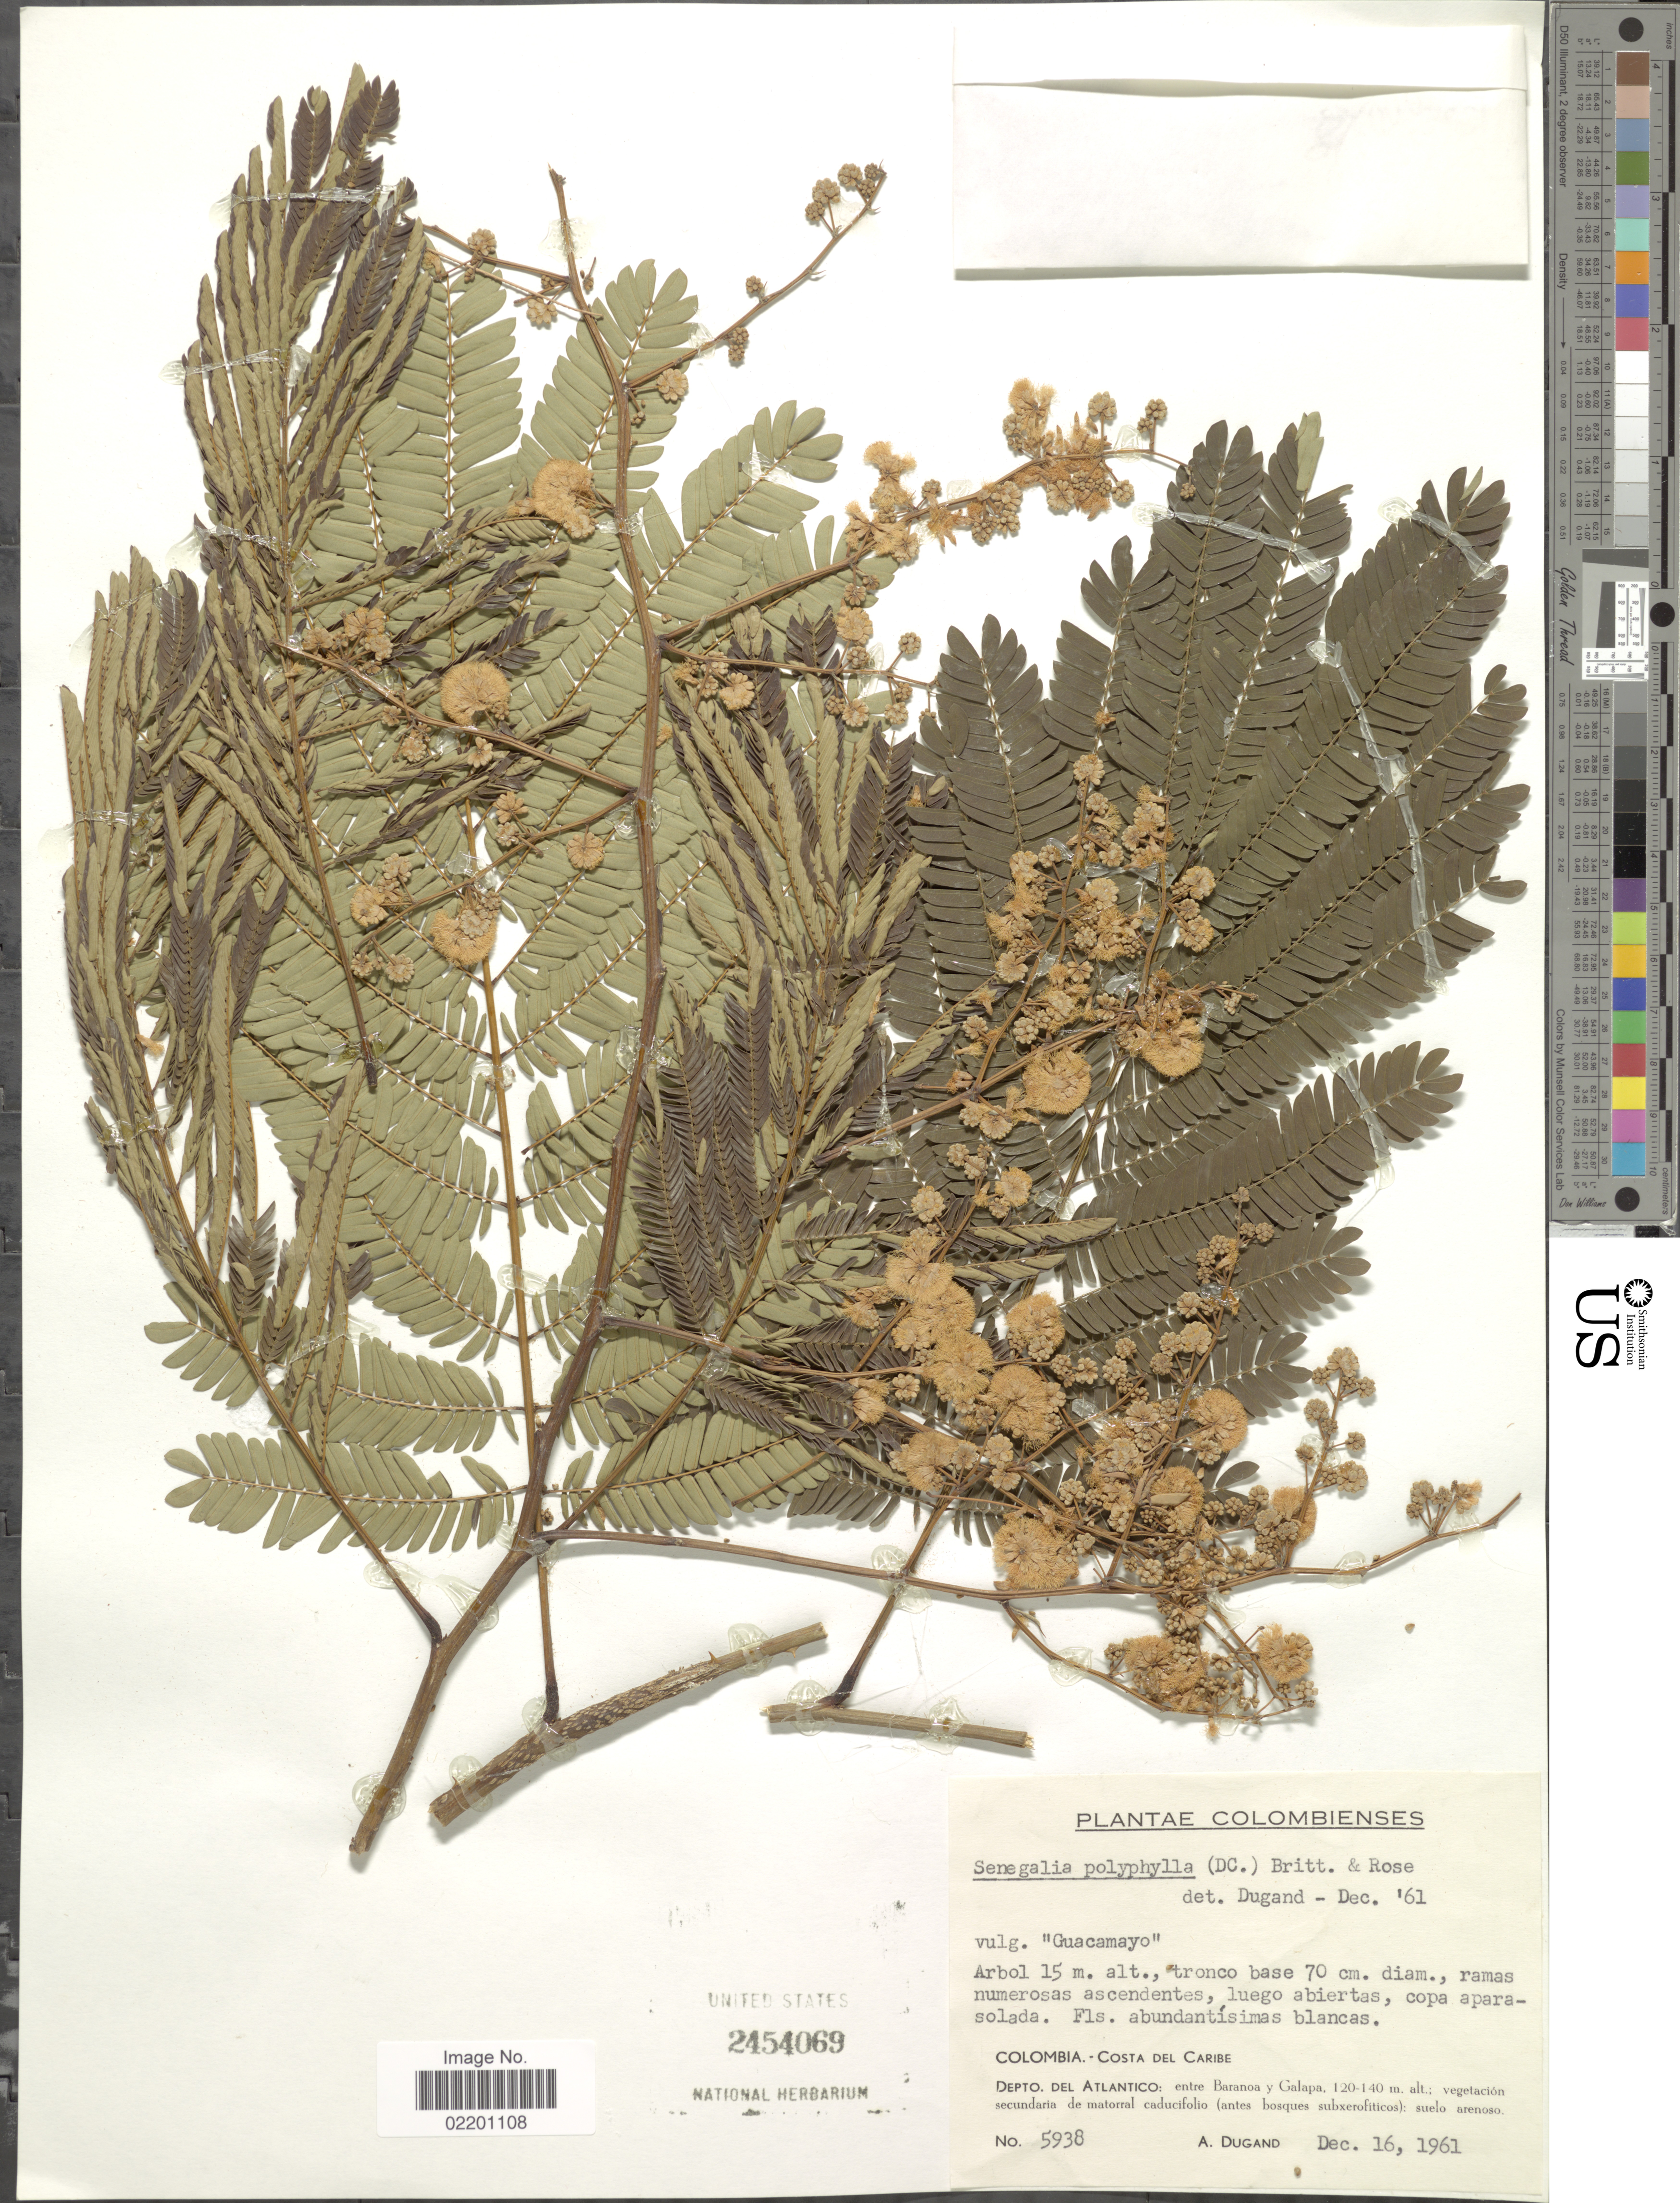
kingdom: Plantae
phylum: Tracheophyta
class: Magnoliopsida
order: Fabales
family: Fabaceae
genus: Senegalia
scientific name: Senegalia polyphylla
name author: (DC.) Britton & Rose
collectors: A. Dugand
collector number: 5938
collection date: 1961-12-16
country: Colombia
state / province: Atlántico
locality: Costa del Caribe, Depto. del Atlantico: entre Baranoa y Galapa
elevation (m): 120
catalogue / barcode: US 2454069